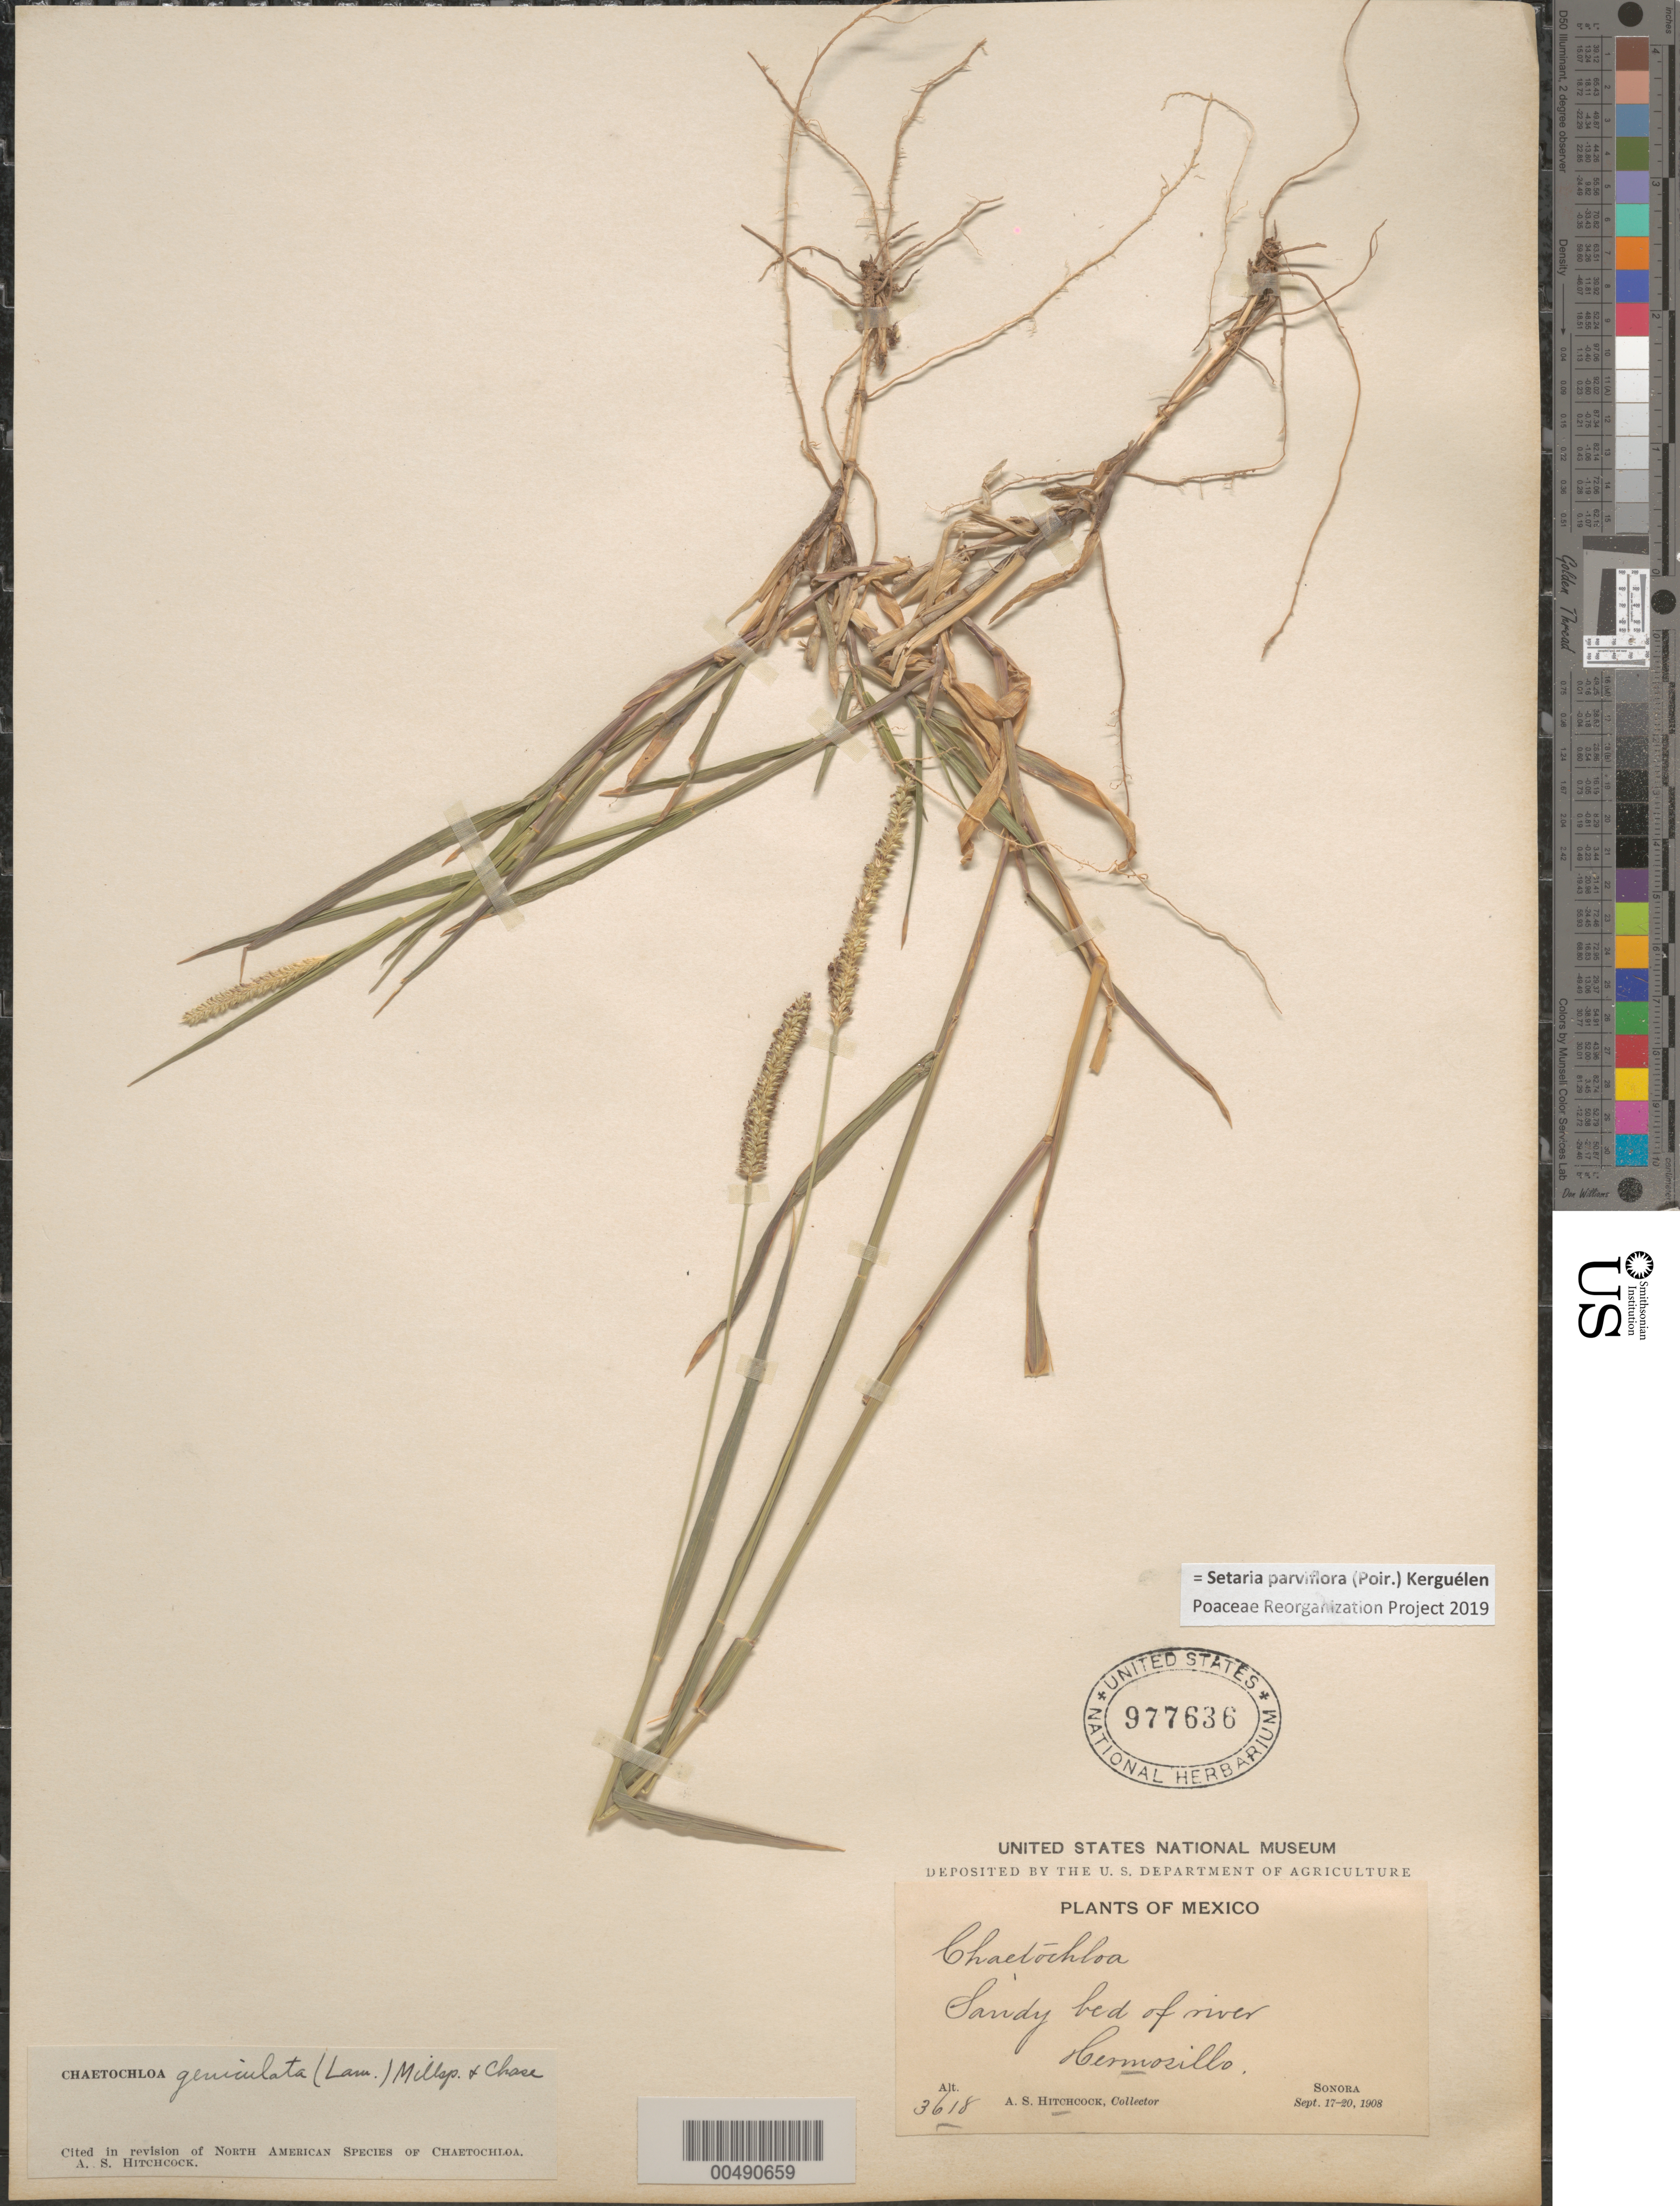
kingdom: Plantae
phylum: Tracheophyta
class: Liliopsida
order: Poales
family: Poaceae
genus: Setaria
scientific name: Setaria parviflora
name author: (Poir.) Kerguélen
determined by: Poaceae Reorganization Project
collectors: A. S. Hitchcock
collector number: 3618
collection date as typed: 17 Sep 1908 to 20 Sep 1908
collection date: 1908-09-17/1908-09-20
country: Mexico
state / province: Sonora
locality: Hermosillo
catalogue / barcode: US 977636